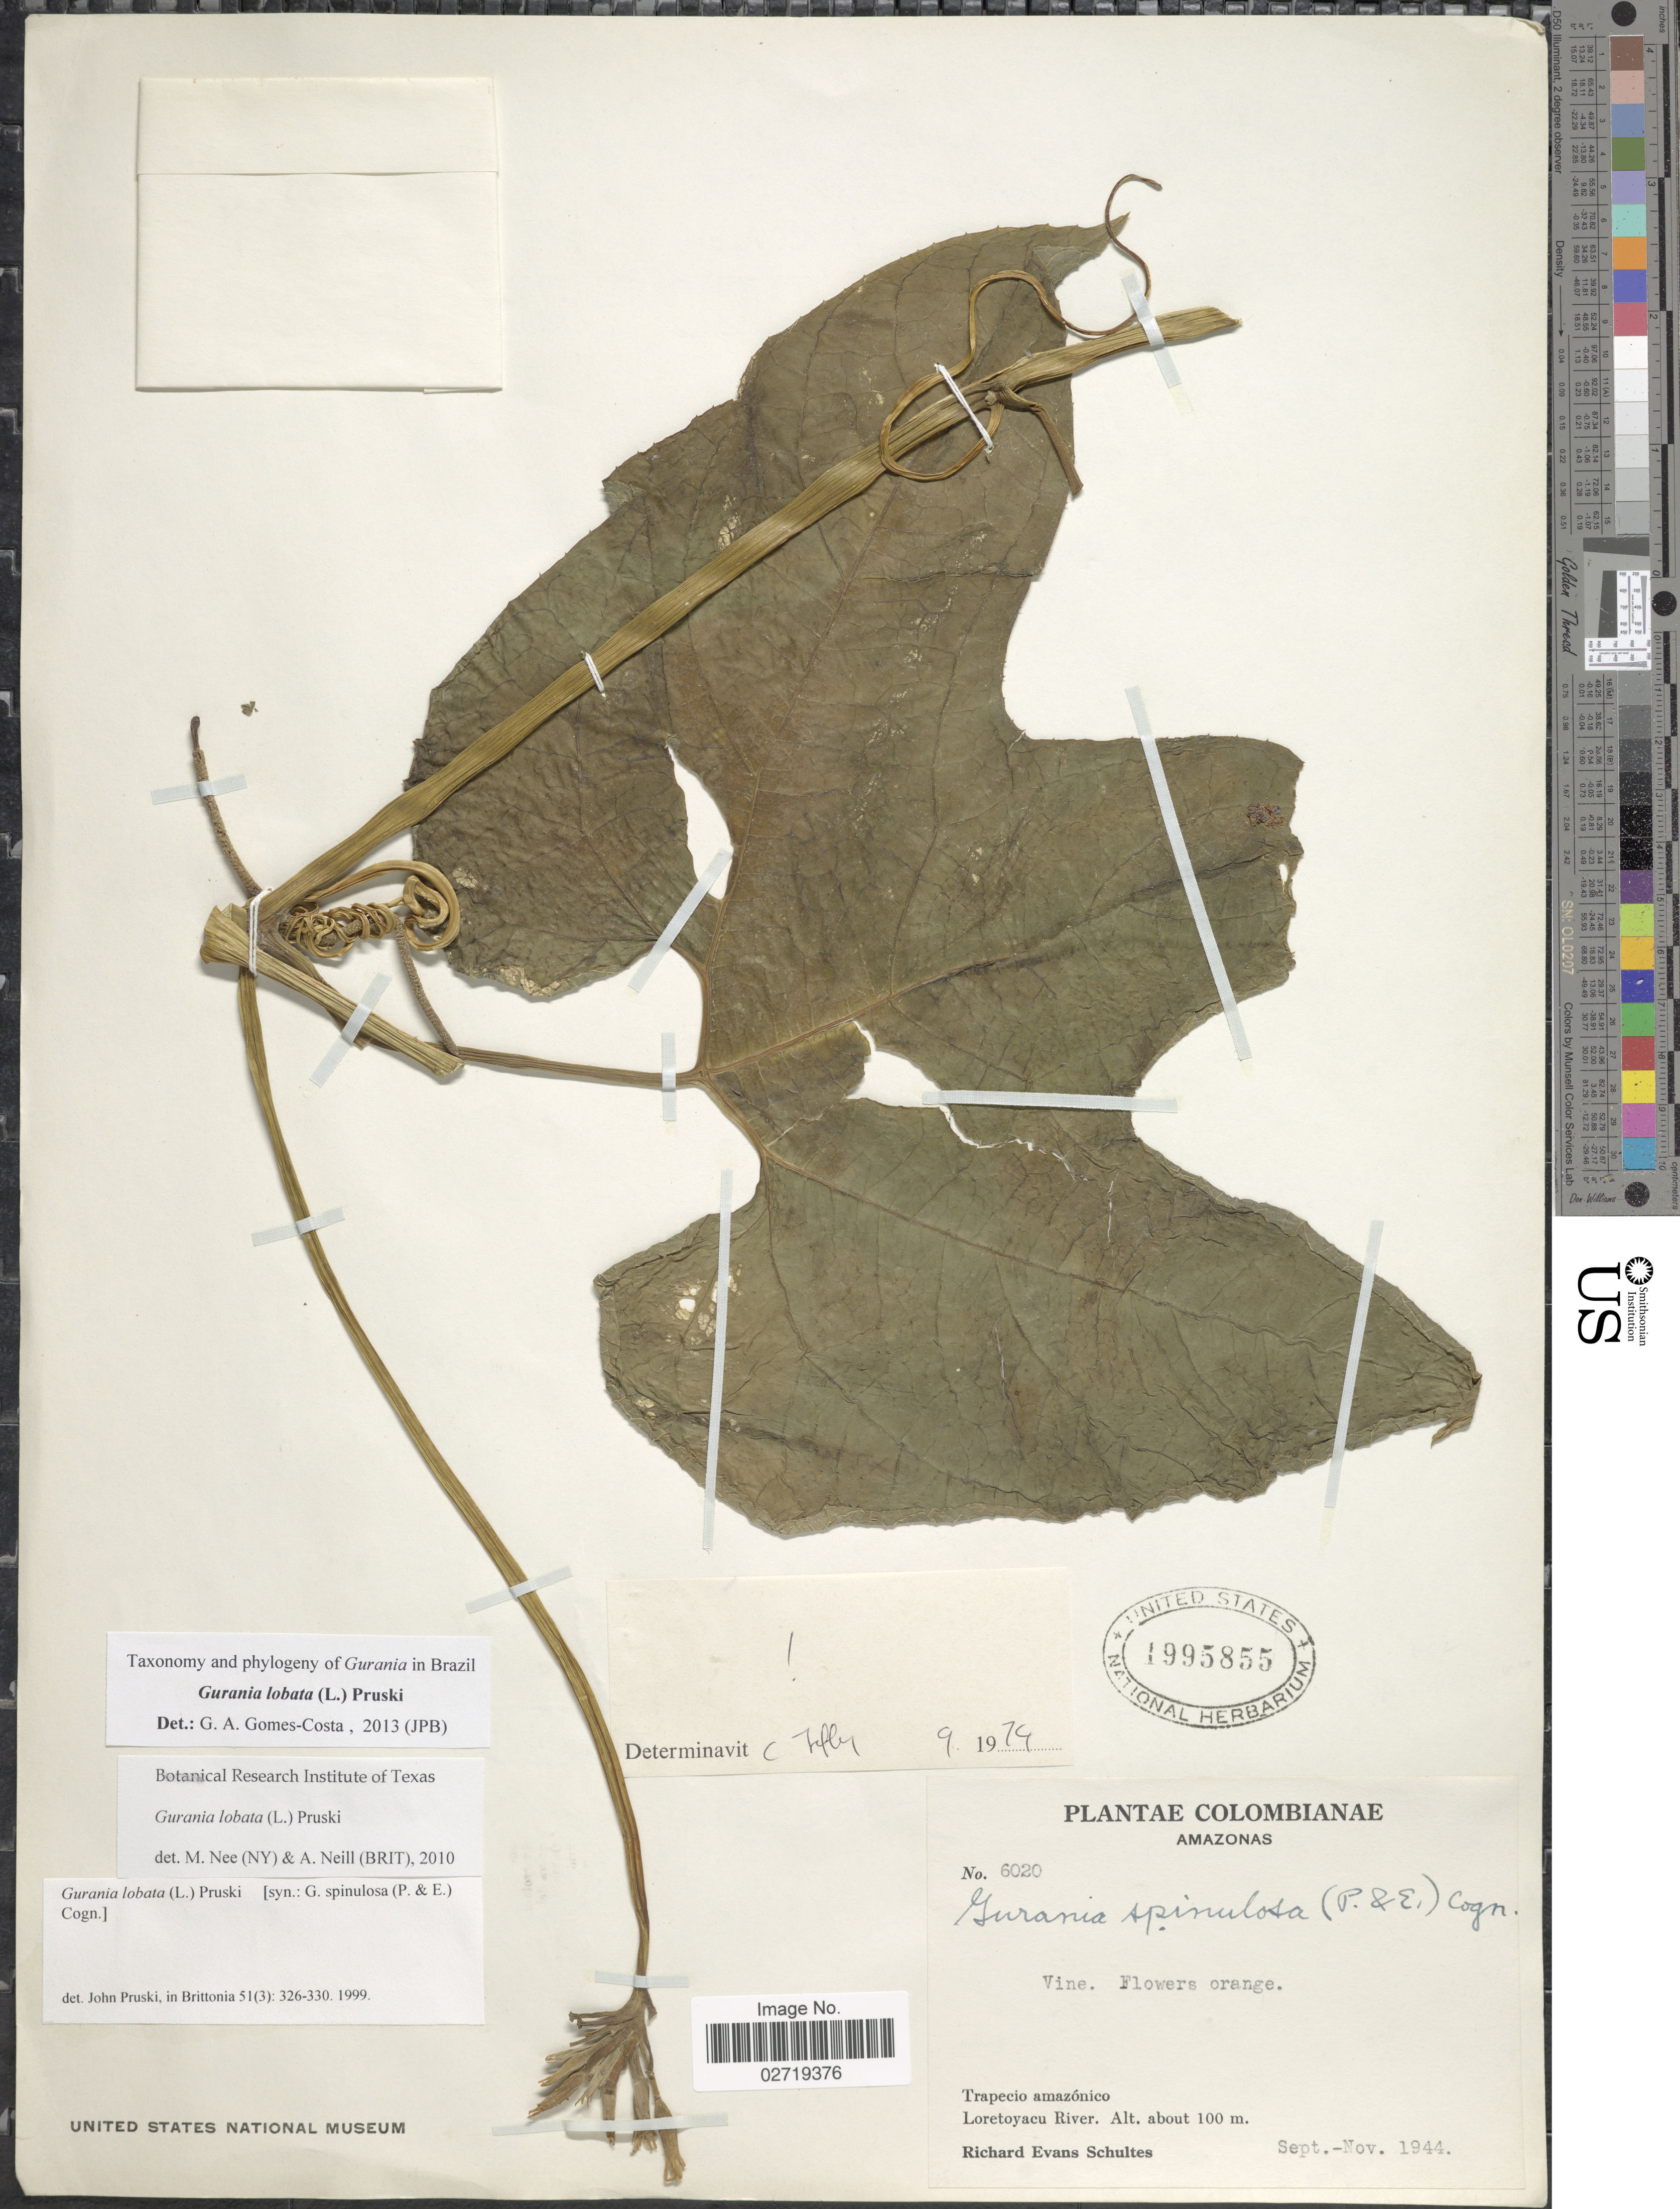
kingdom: Plantae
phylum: Tracheophyta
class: Magnoliopsida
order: Cucurbitales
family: Cucurbitaceae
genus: Gurania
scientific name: Gurania lobata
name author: (L.) Pruski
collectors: R. E. Schultes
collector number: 6020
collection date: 1944-09/1944-11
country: Colombia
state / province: Amazônas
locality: Trapecio amazónico, Loretoyacu River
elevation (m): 100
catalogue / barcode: US 1995855